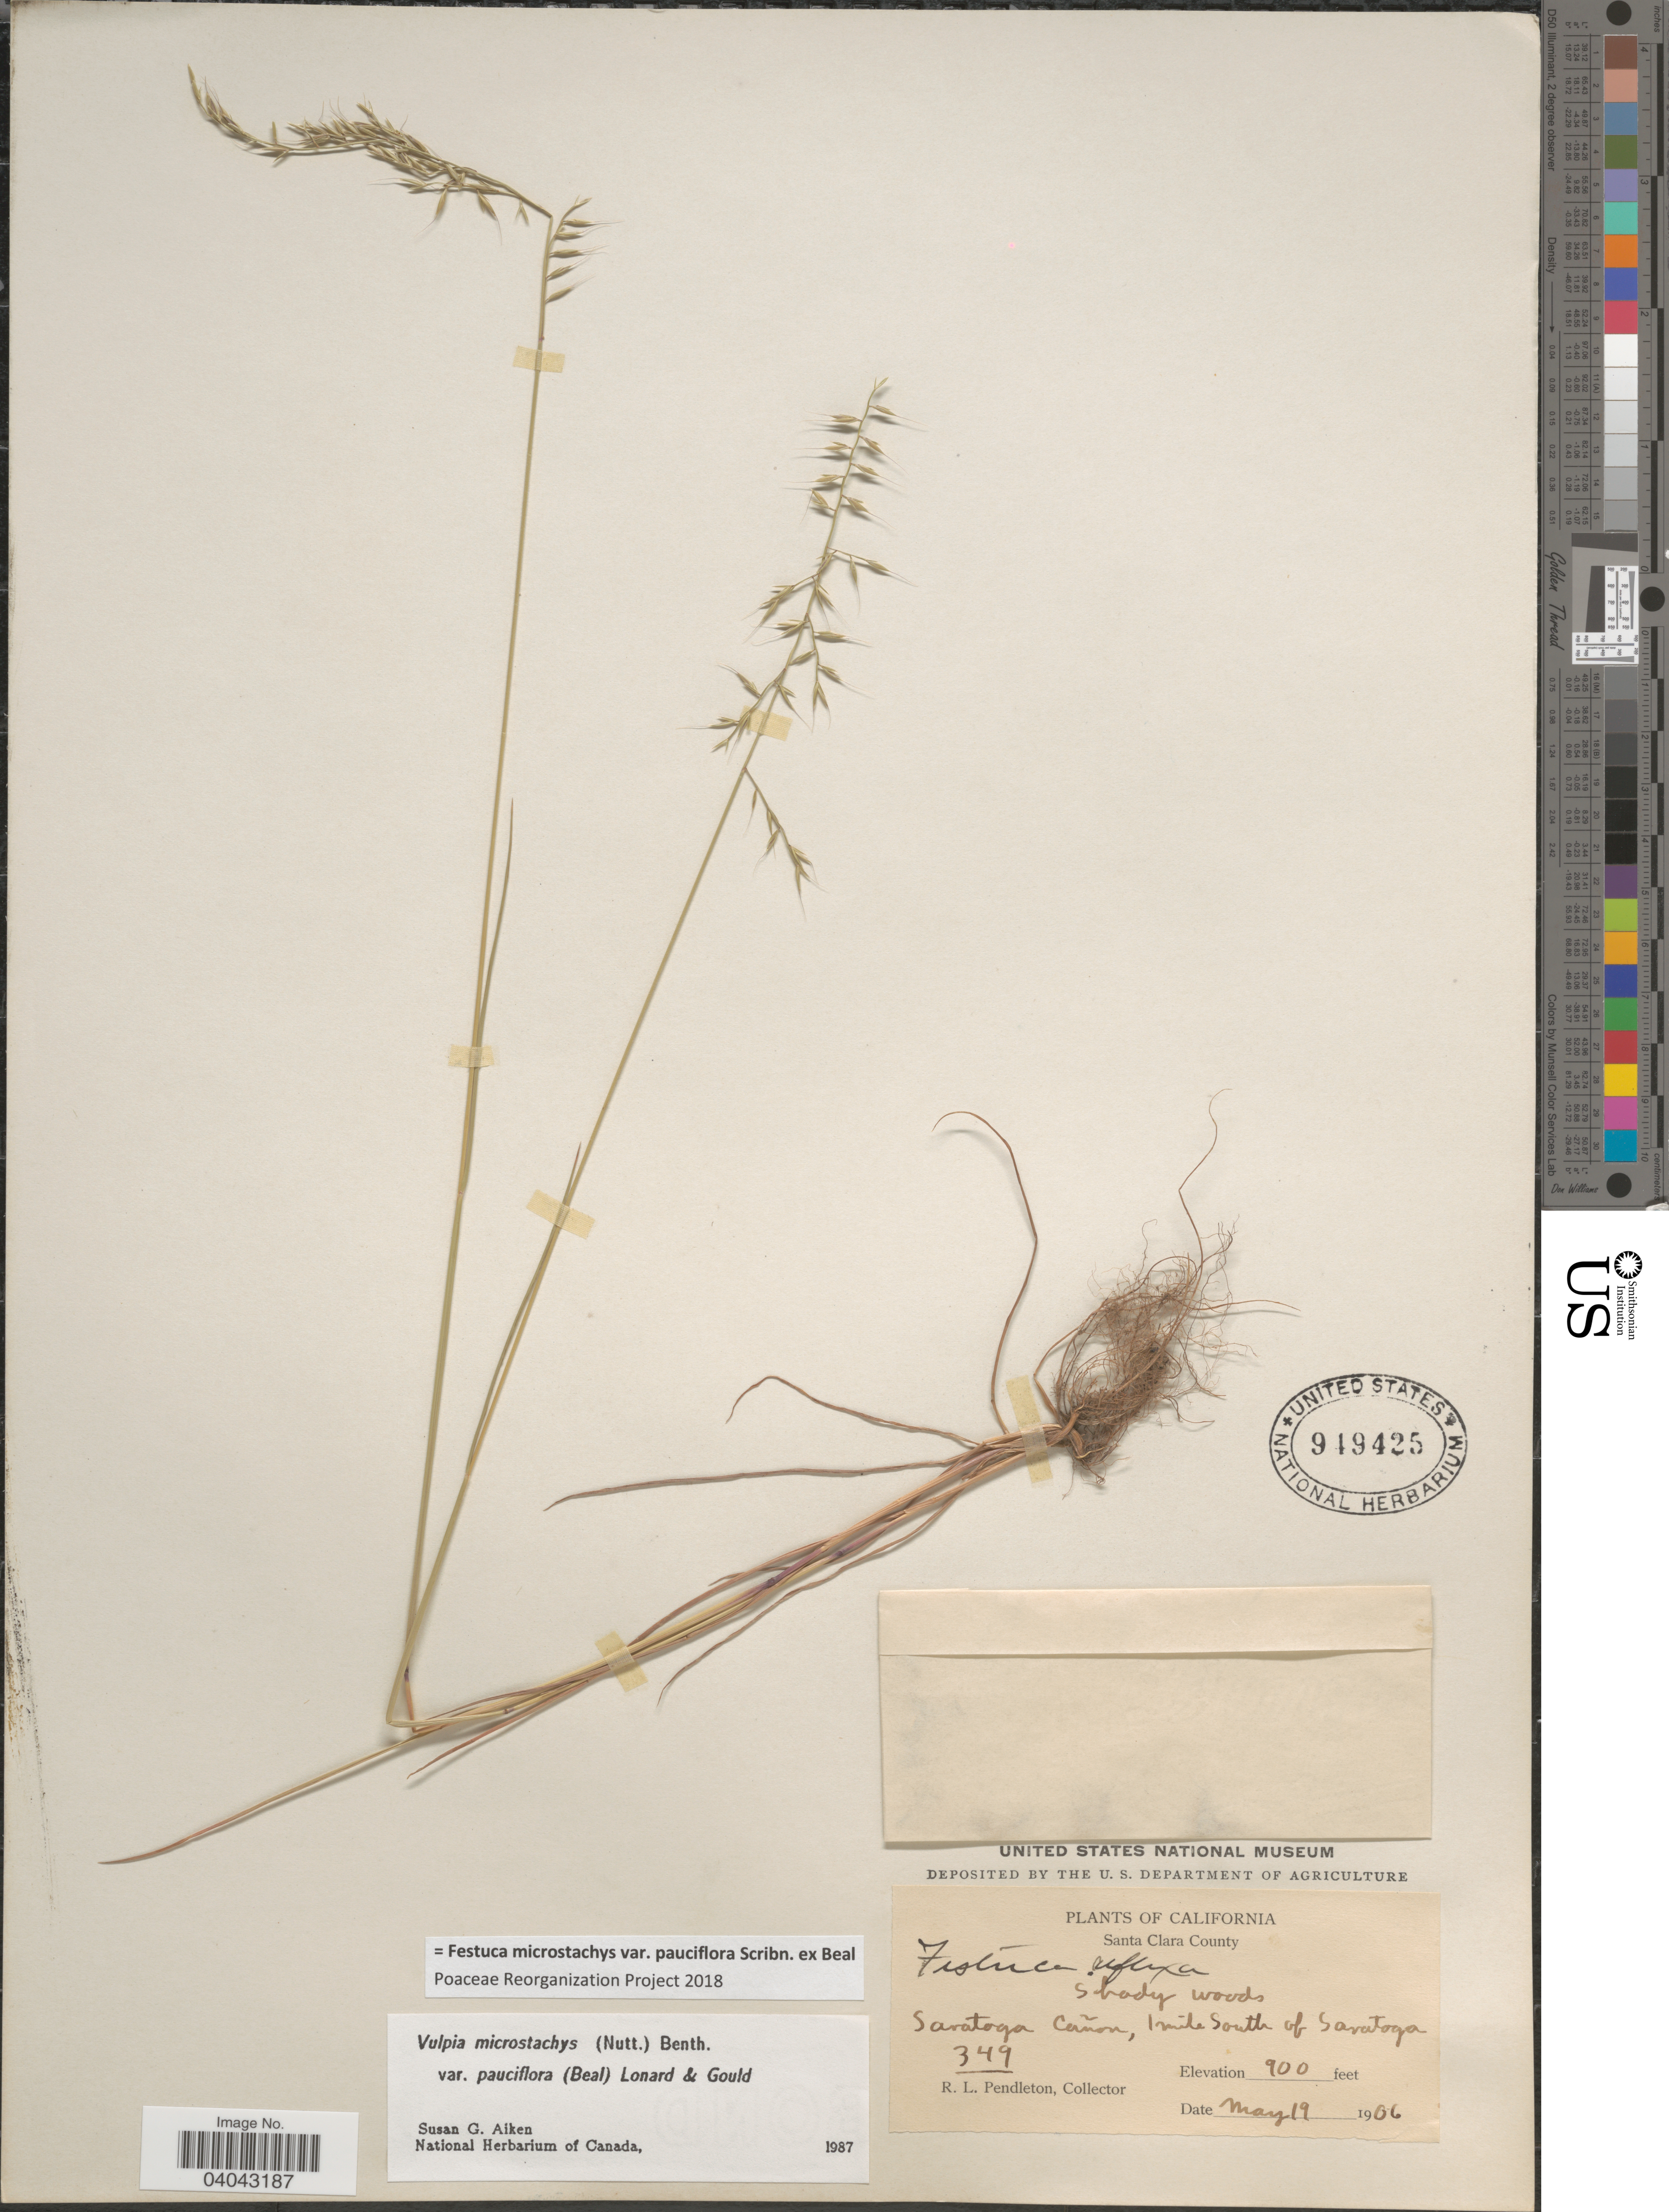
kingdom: Plantae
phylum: Tracheophyta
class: Liliopsida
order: Poales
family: Poaceae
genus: Festuca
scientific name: Festuca microstachys var. pauciflora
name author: Scribn. ex W.J. Beal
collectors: R. Pendleton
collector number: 349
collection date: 1906-05-19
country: United States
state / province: California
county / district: Santa Clara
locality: Santa Clara County. Saratoga Cañon, 1 mile South of Saratoga.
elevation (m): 274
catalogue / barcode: US 949425